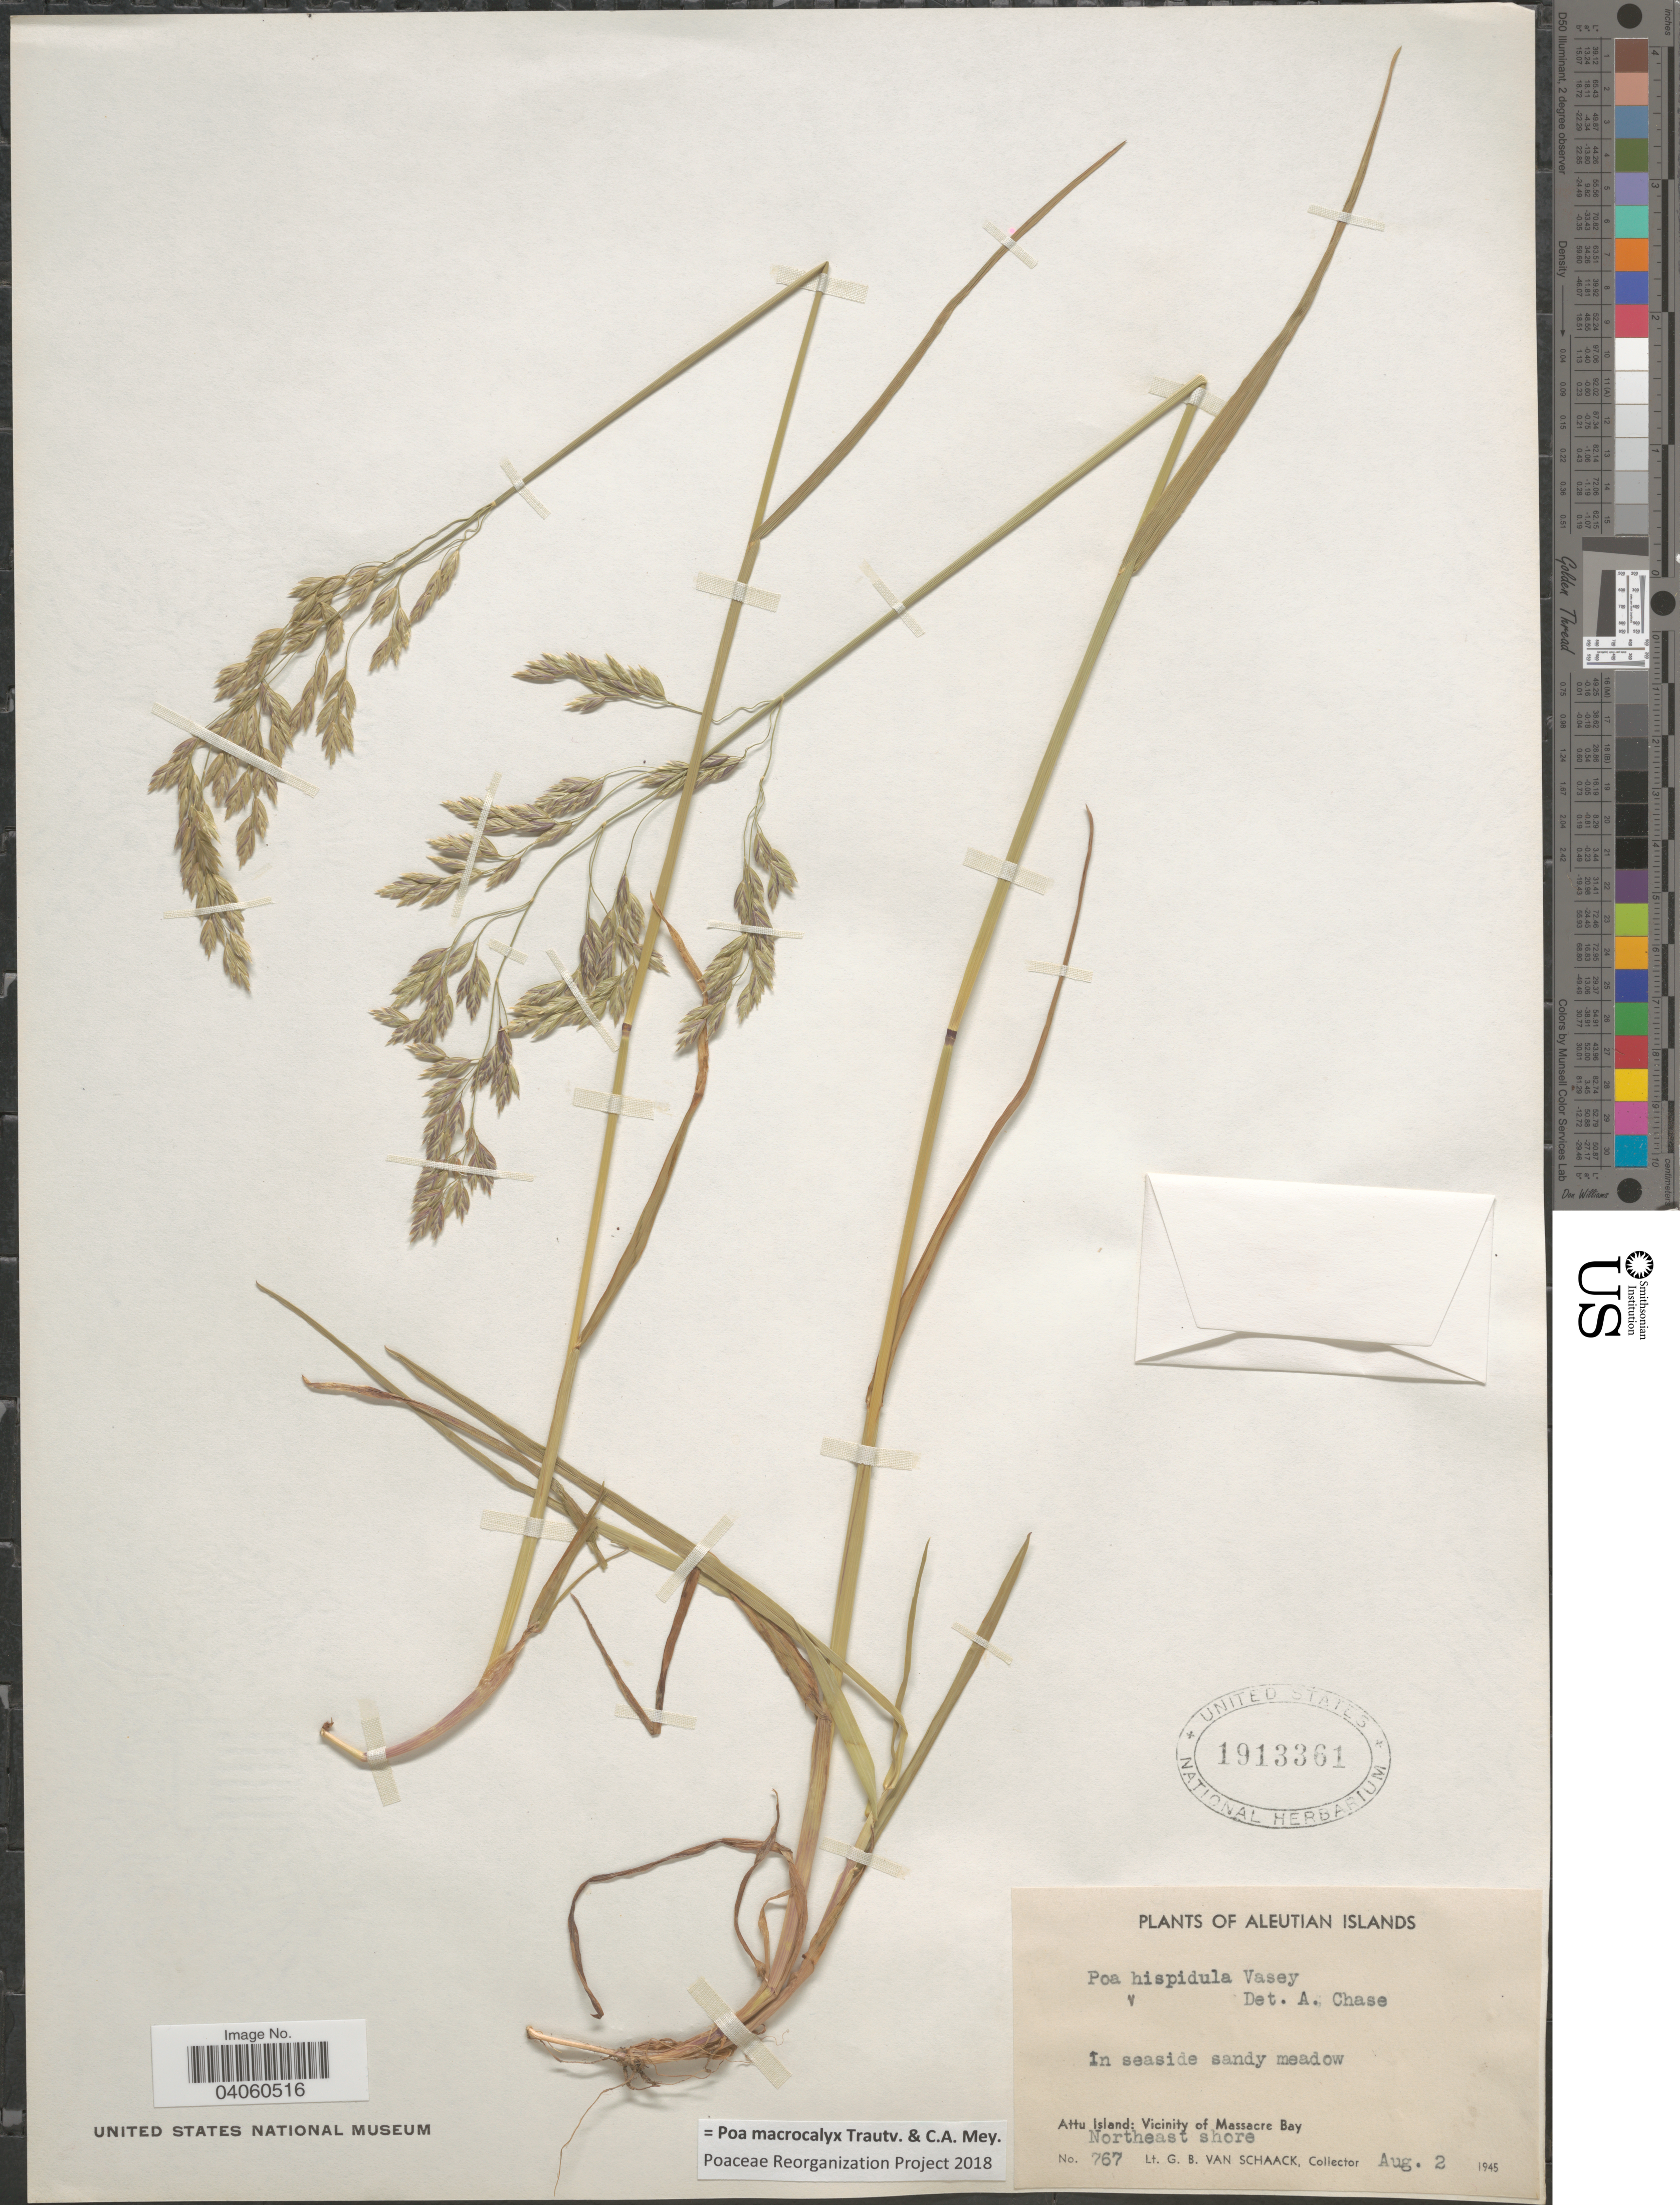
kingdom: Plantae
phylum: Tracheophyta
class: Liliopsida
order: Poales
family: Poaceae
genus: Poa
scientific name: Poa macrocalyx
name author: Trautv. & C.A. Mey.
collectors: G. Van Schaack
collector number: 767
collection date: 1945-08-02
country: United States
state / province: Alaska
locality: Aleutian Islands. Attu Island: Vicinity of Massacre Bay. Northeast shore.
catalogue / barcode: US 1913361